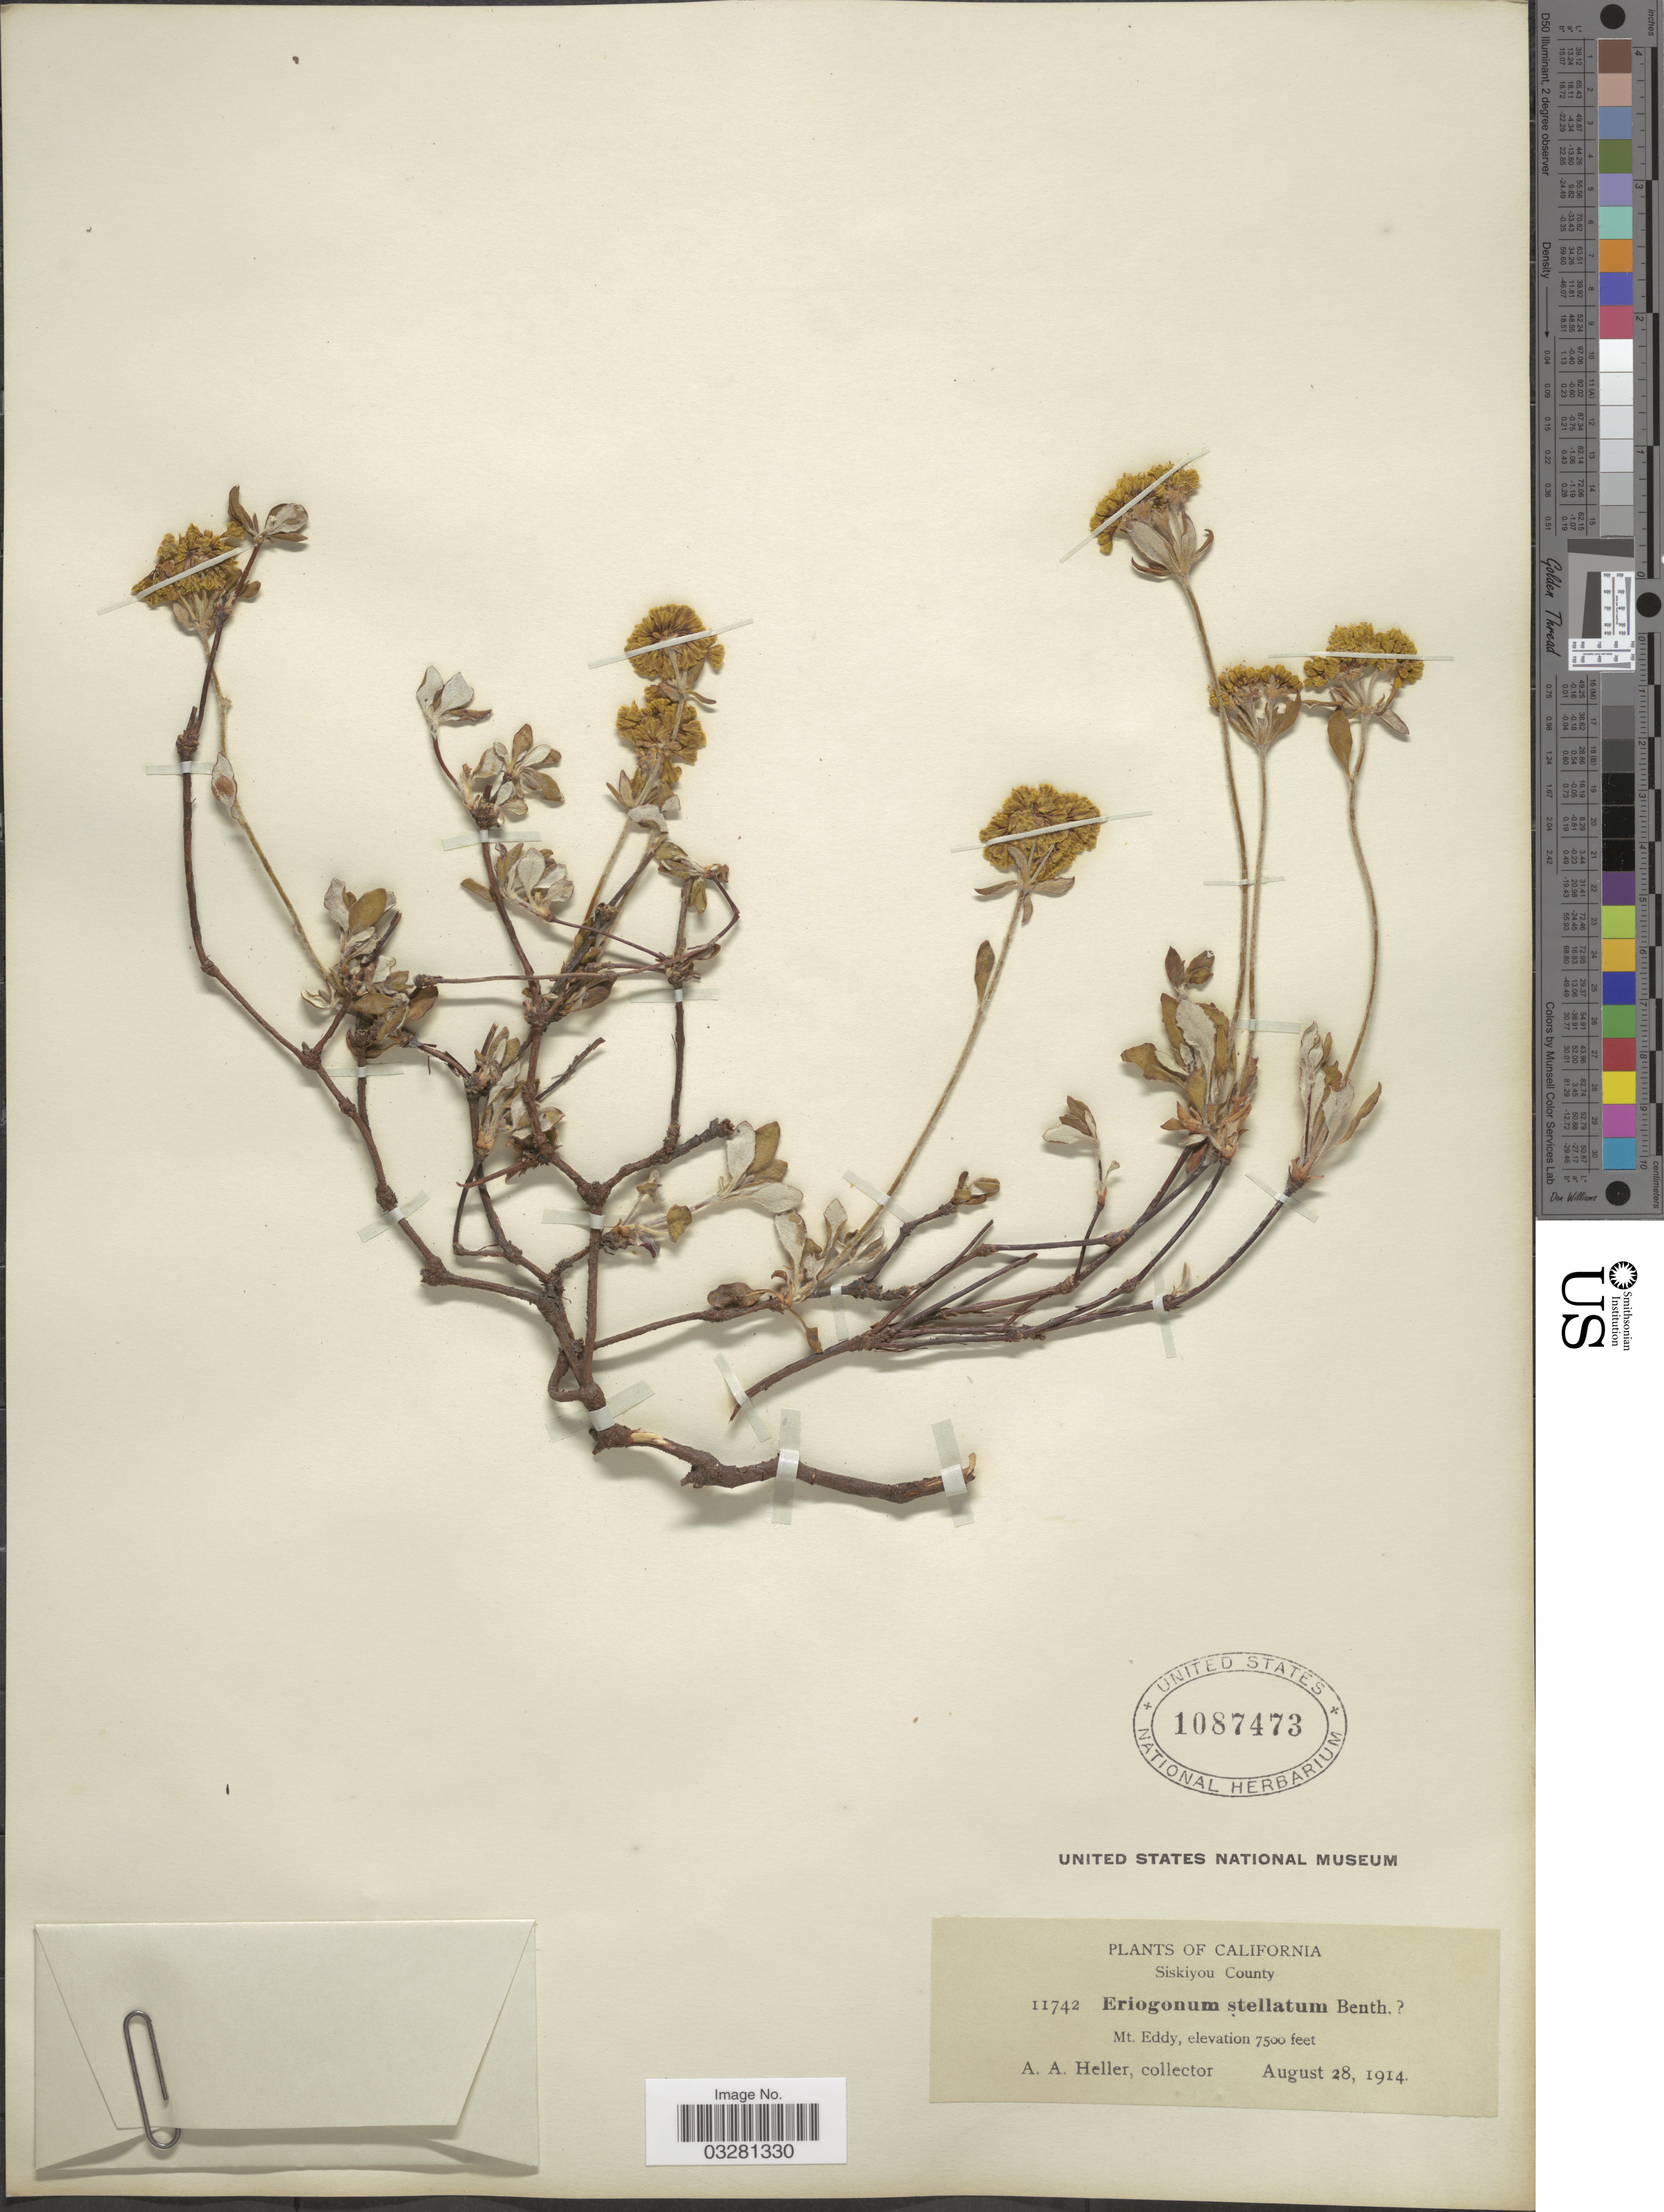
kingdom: Plantae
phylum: Tracheophyta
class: Magnoliopsida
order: Caryophyllales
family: Polygonaceae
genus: Eriogonum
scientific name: Eriogonum umbellatum var. umbellatum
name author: Torr.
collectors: A. A. Heller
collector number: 11742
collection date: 1914-08-28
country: United States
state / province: California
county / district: Siskiyou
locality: Siskiyou County. Mt. Eddy.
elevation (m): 2286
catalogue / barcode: US 1087473